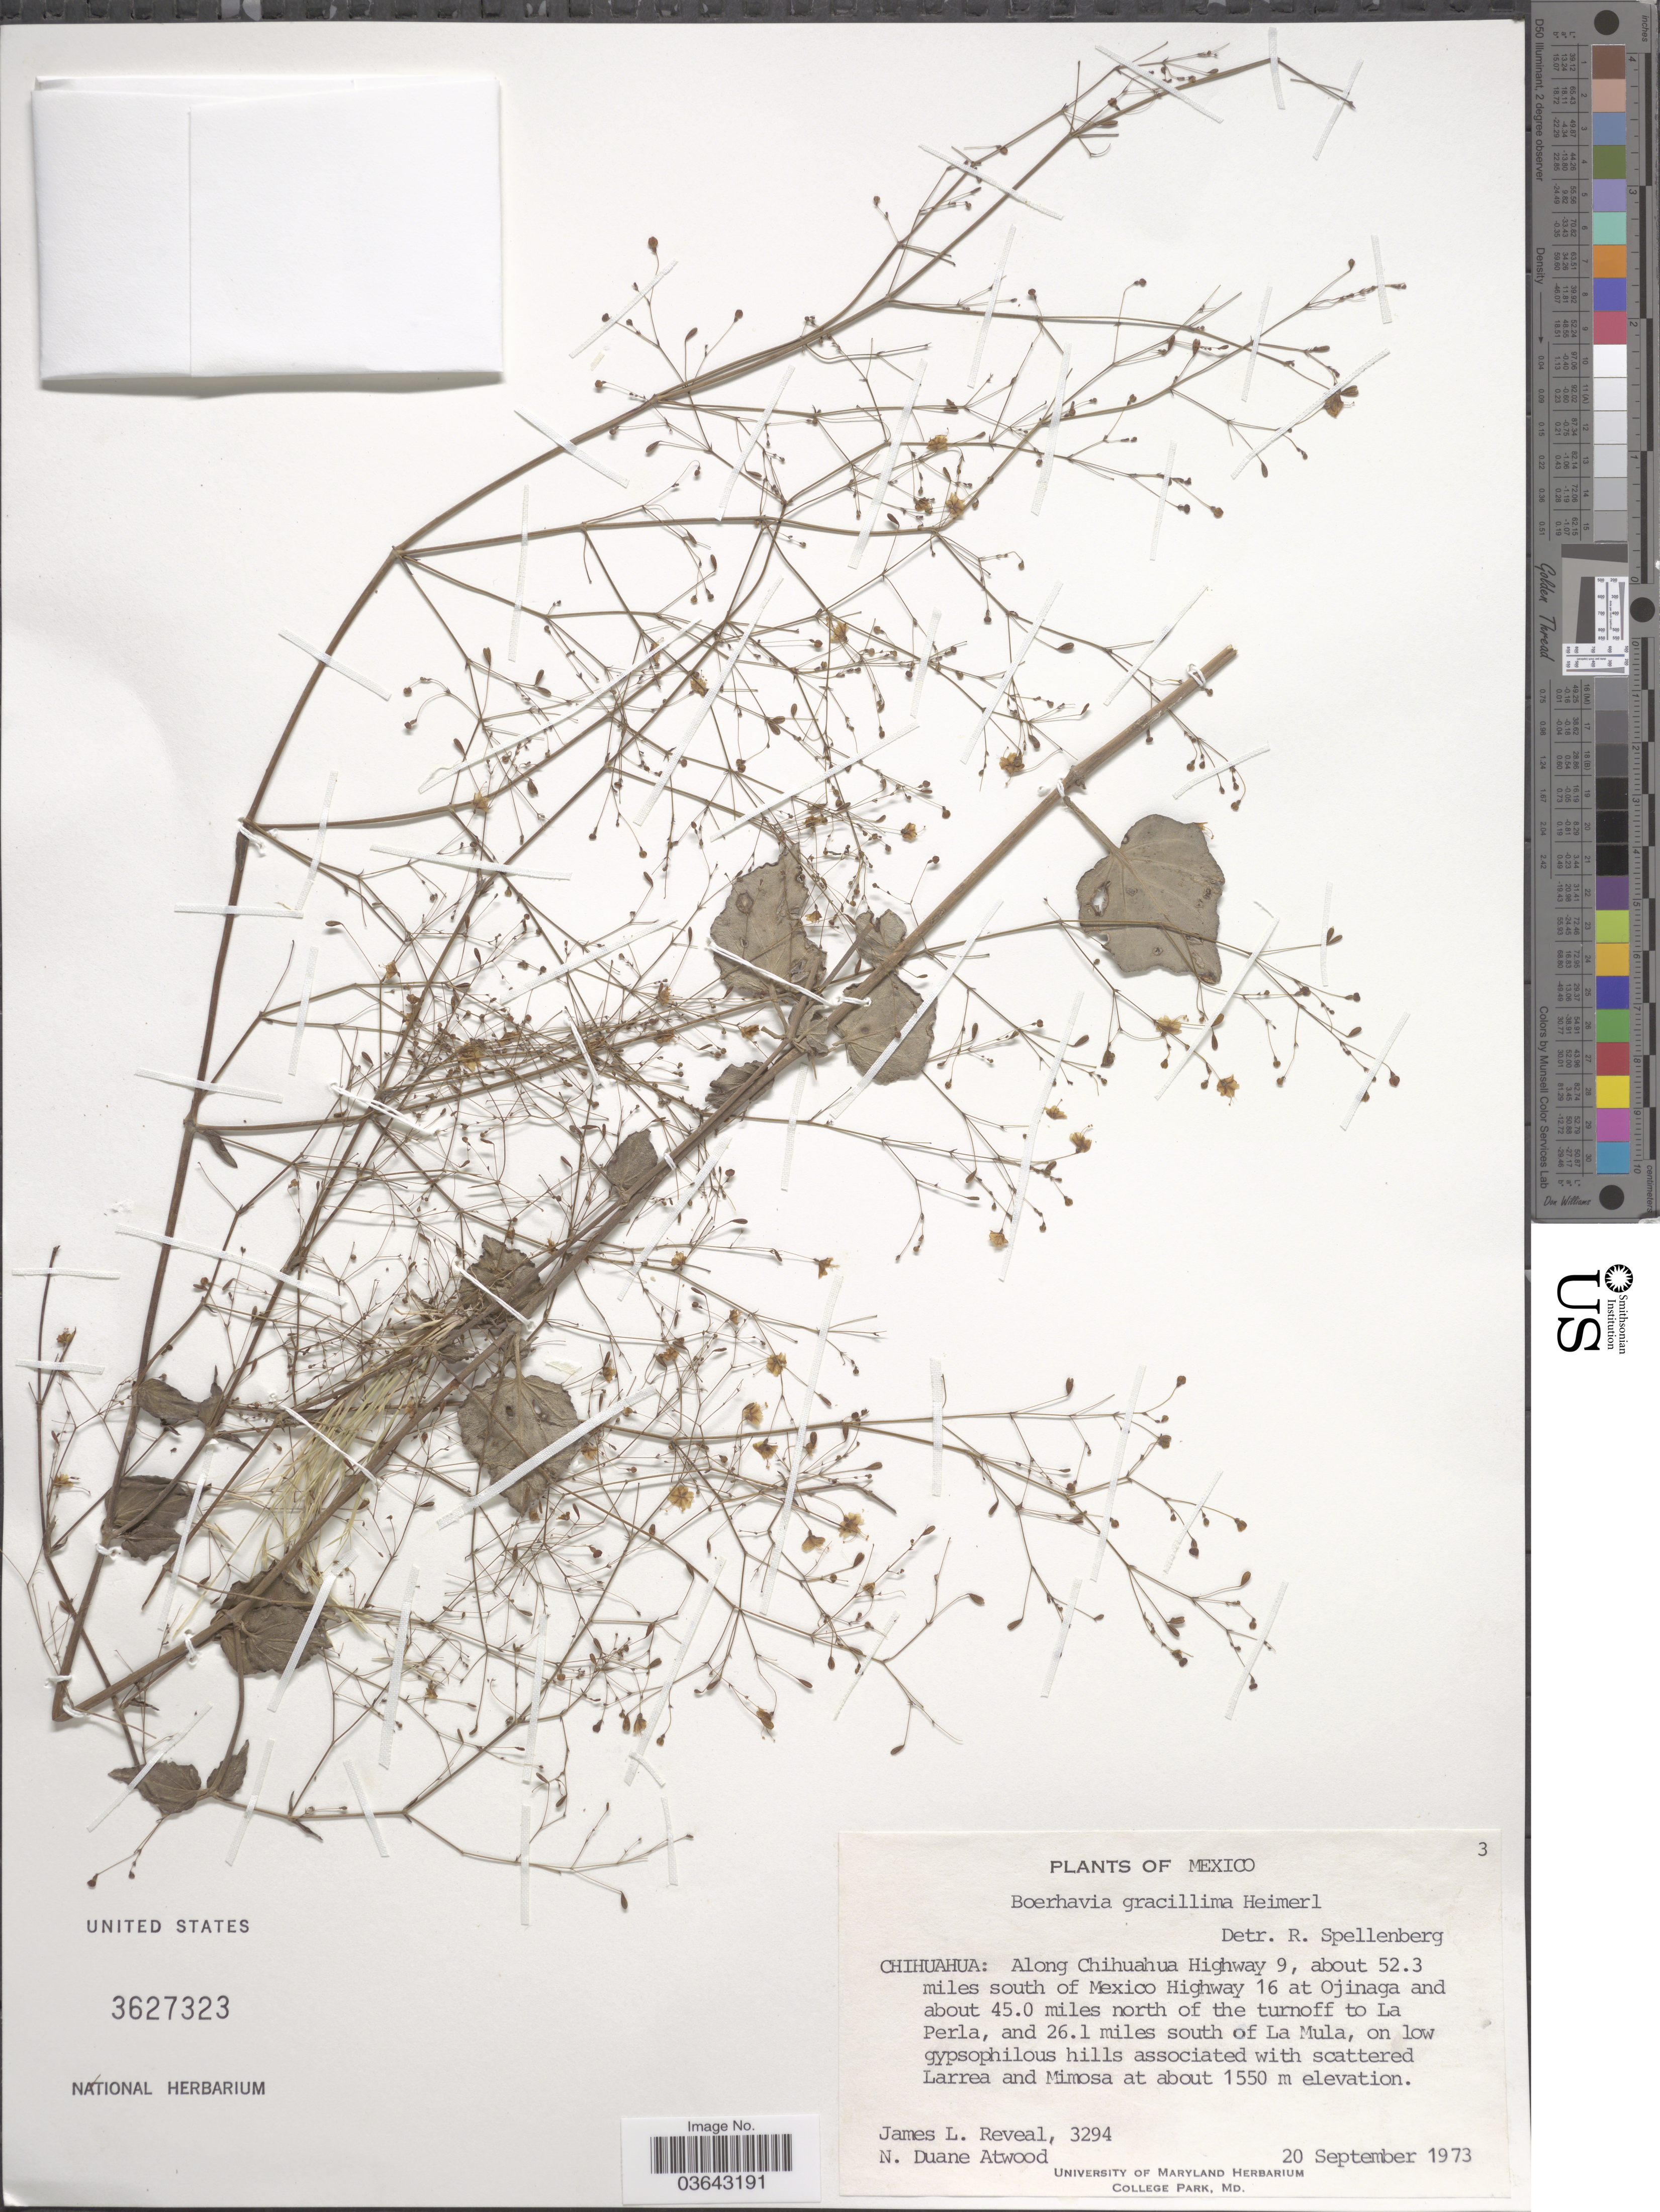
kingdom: Plantae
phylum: Tracheophyta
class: Magnoliopsida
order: Caryophyllales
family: Nyctaginaceae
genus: Boerhavia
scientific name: Boerhavia gracillima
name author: Heimerl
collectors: J. L. Reveal & N. Atwood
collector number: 3294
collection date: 1973-09-20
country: Mexico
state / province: Chihuahua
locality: Along Chihuahua Highway 9, about 52.3 miles south of Mexico Highway 16 at Ojinaga and about 45.0 miles north of the turnoff to La Perla, and 26.1 miles south of La Mula.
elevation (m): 1550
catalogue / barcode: US 3627323